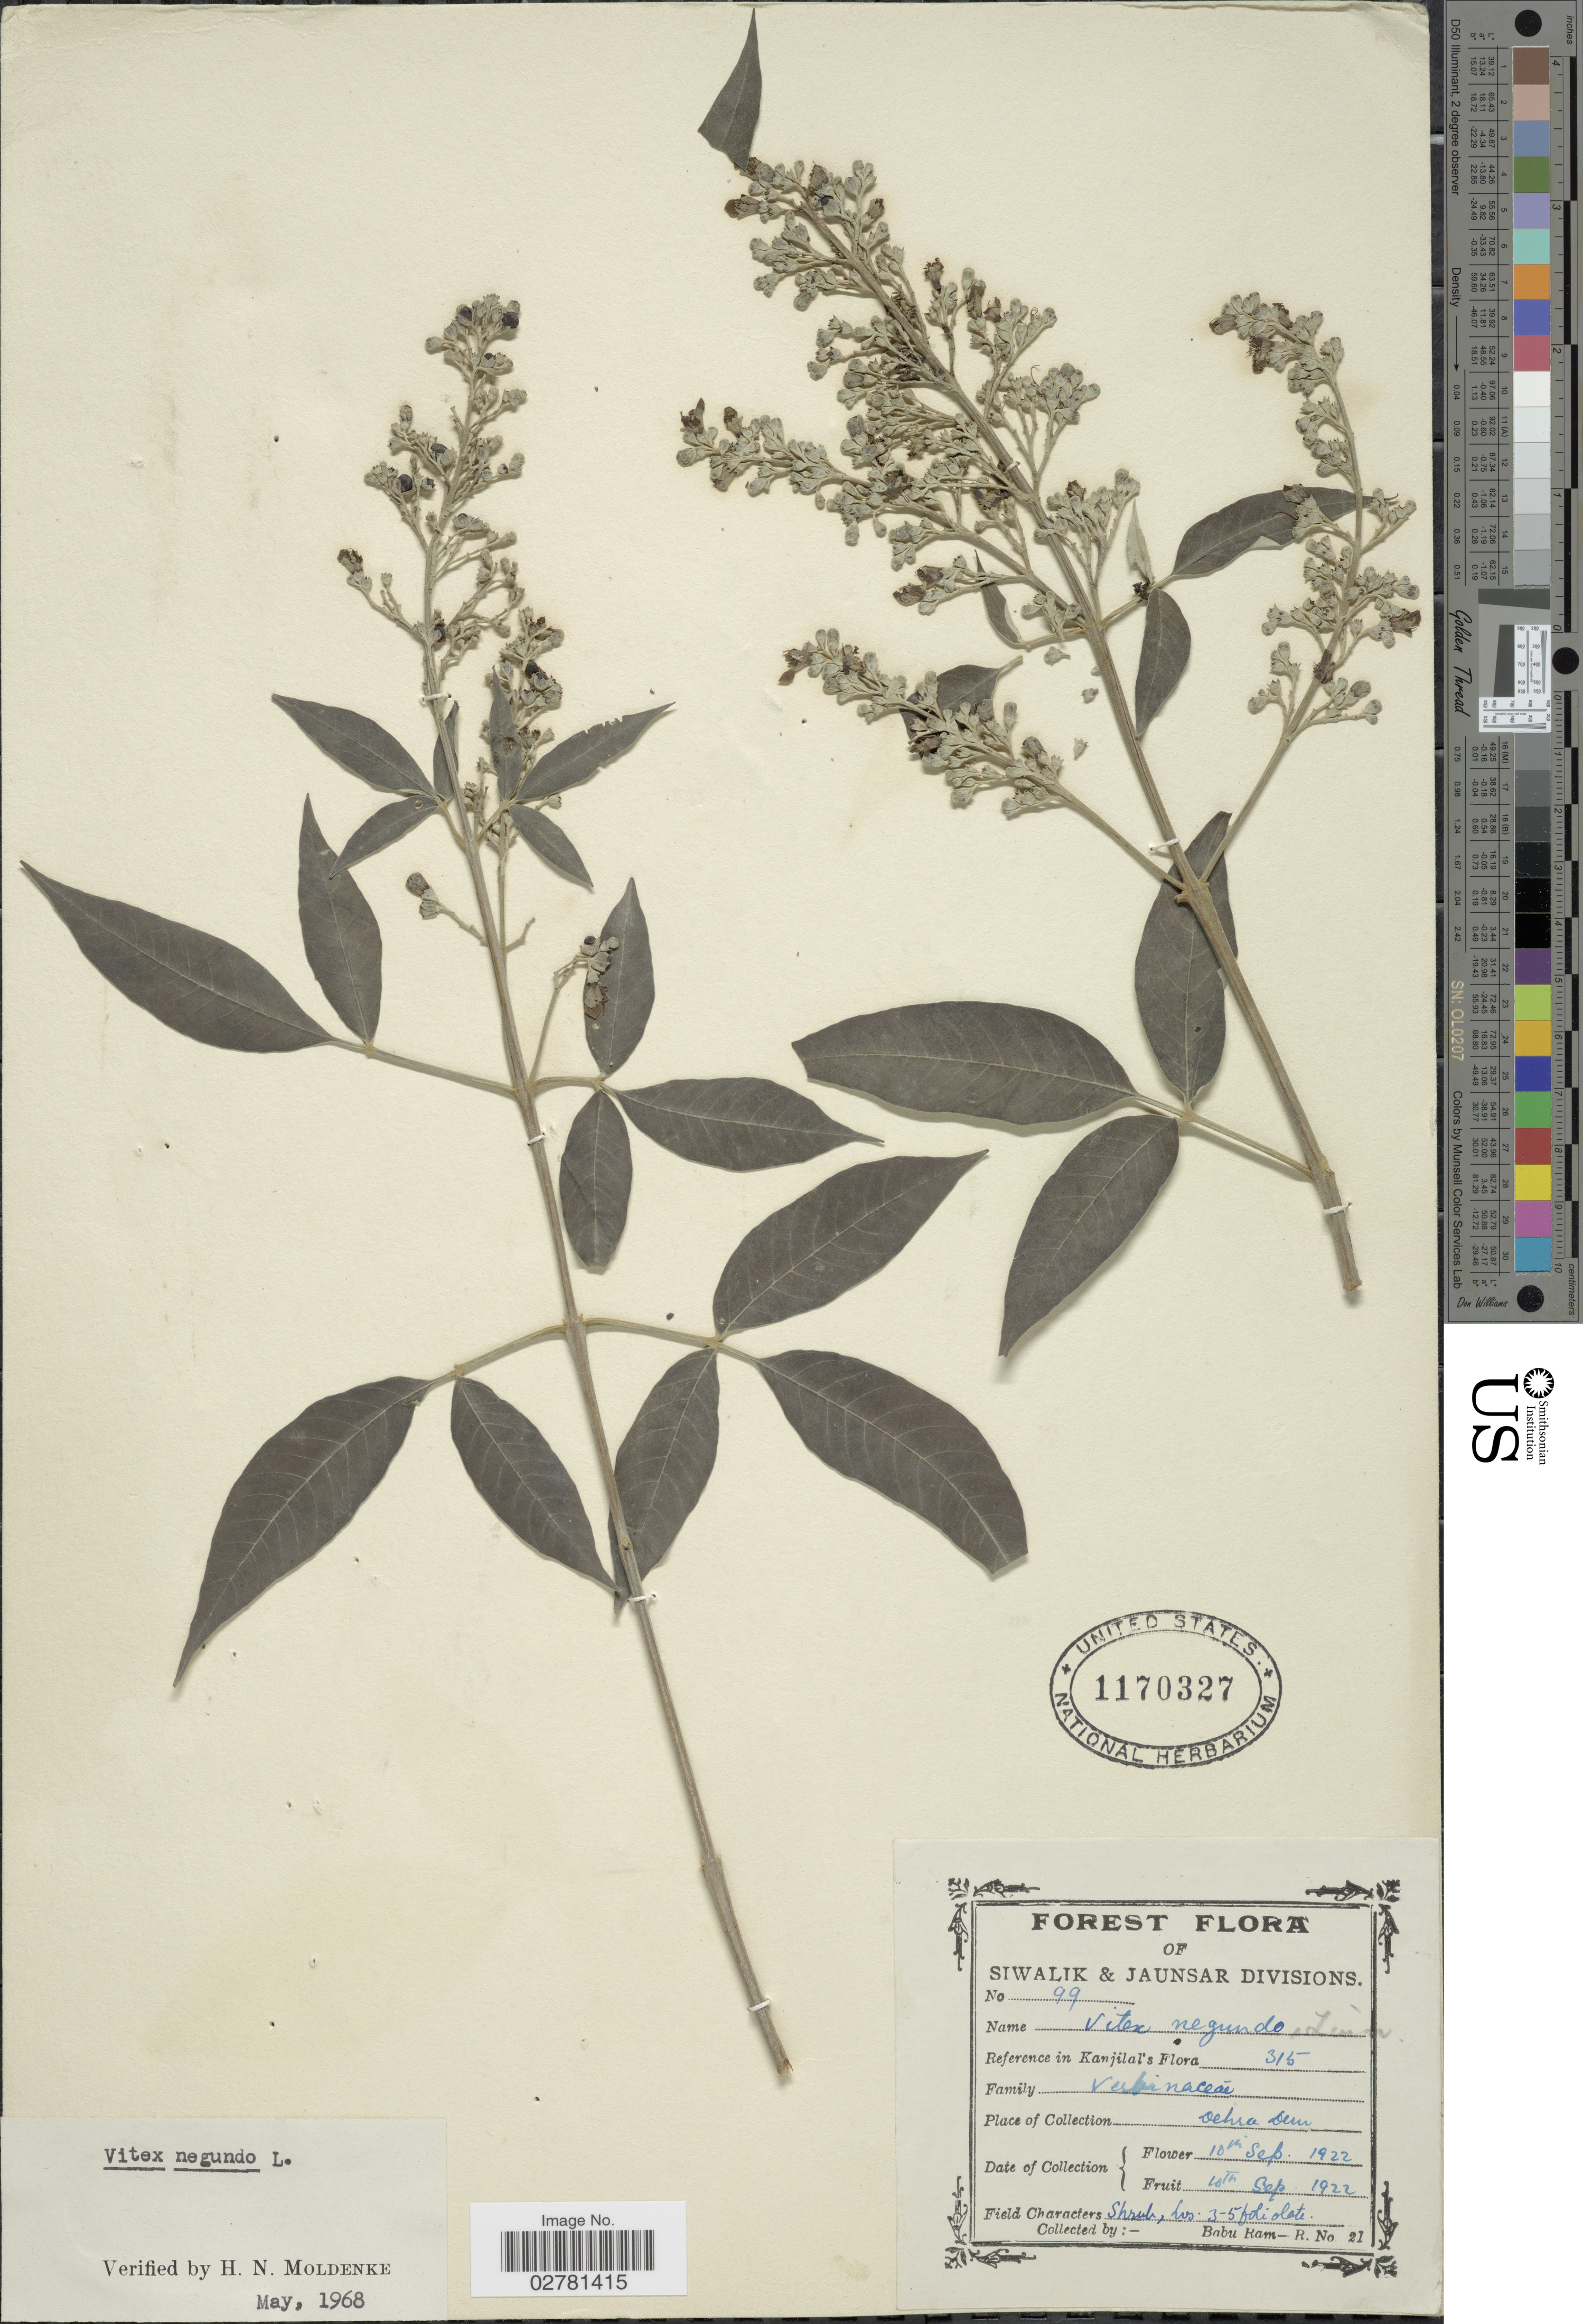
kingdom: Plantae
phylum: Tracheophyta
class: Magnoliopsida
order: Lamiales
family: Lamiaceae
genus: Vitex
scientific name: Vitex negundo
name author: L.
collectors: B. Ram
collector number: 21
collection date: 1922-09-10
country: India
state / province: Uttarakhand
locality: Dehra Dun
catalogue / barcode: US 1170327